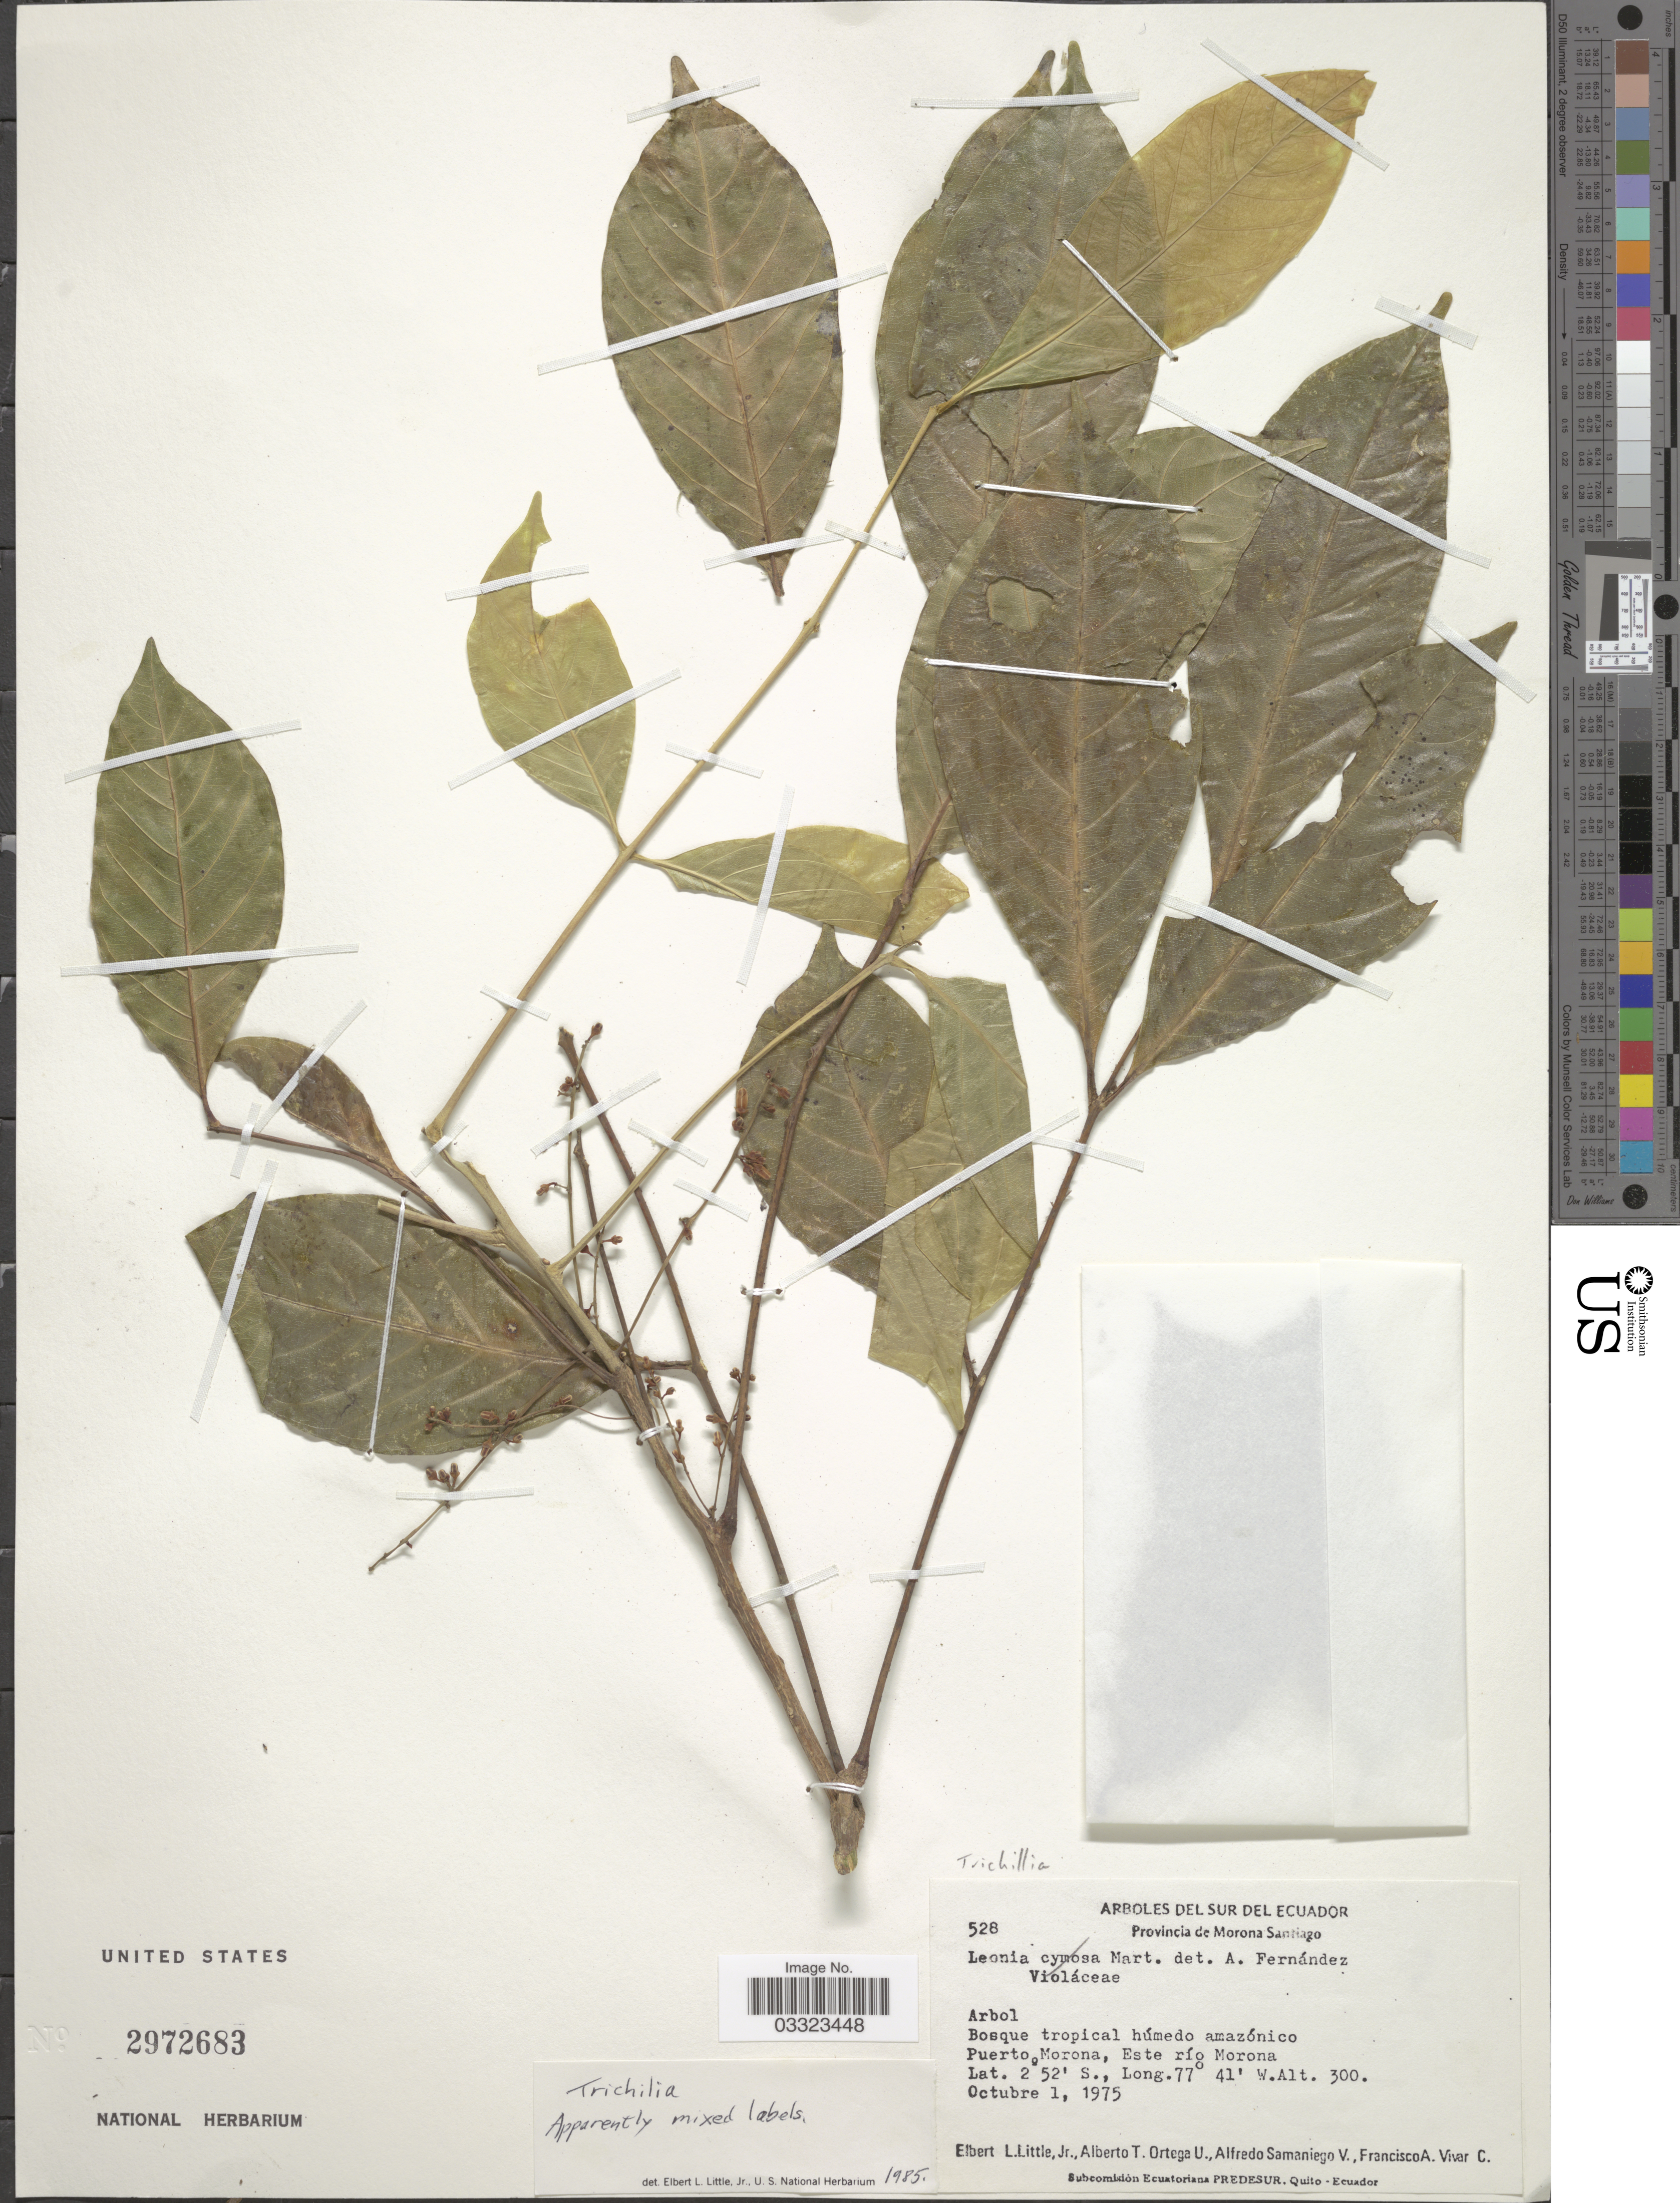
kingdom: Plantae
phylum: Tracheophyta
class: Magnoliopsida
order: Sapindales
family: Meliaceae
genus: Trichilia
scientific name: Trichilia sp.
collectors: E. L. Little, A. T. Ortega U., A. V. Samaniego & F. A. Vivar C.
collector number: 528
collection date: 1975-10-01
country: Ecuador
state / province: Morona-Santiago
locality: Puerto Morona, Este río Morona.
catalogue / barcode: US 2972683